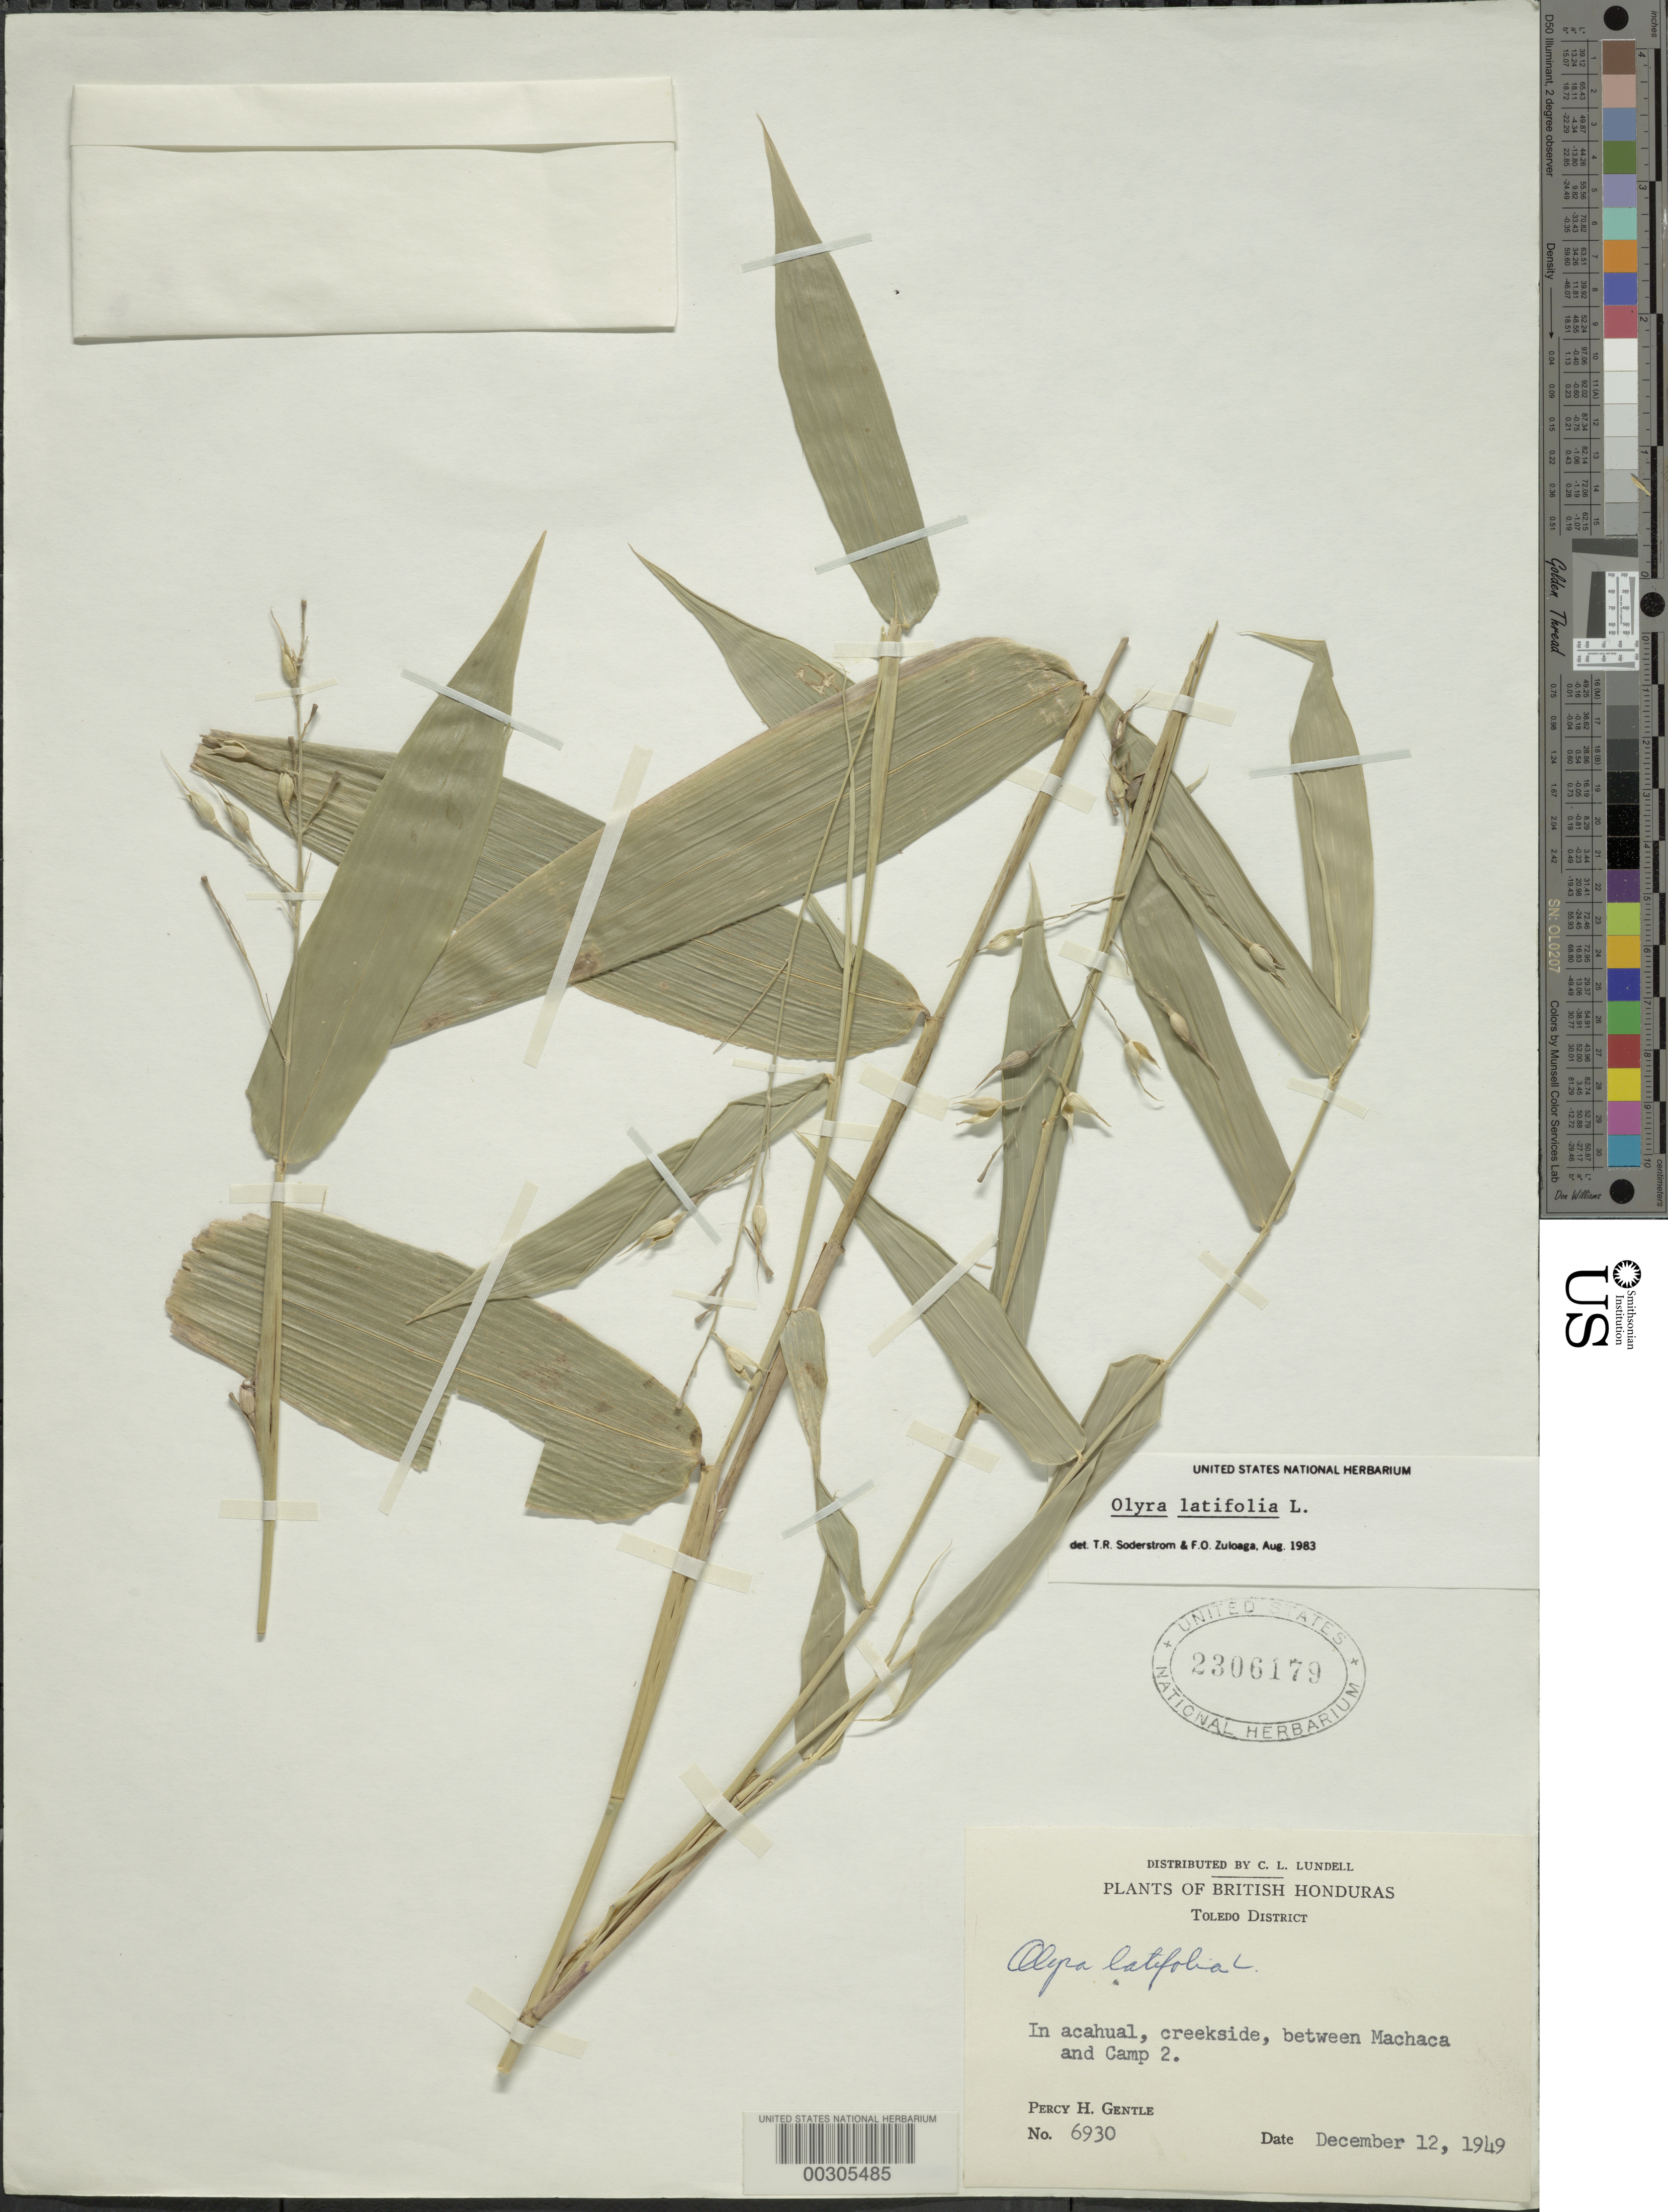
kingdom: Plantae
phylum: Tracheophyta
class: Liliopsida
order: Poales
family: Poaceae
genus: Olyra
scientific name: Olyra latifolia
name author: L.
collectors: P. H. Gentle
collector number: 6930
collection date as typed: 12 Dec 1949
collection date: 1949-12-12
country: Belize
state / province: Toledo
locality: Machaca, camp 2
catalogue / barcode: US 2306179